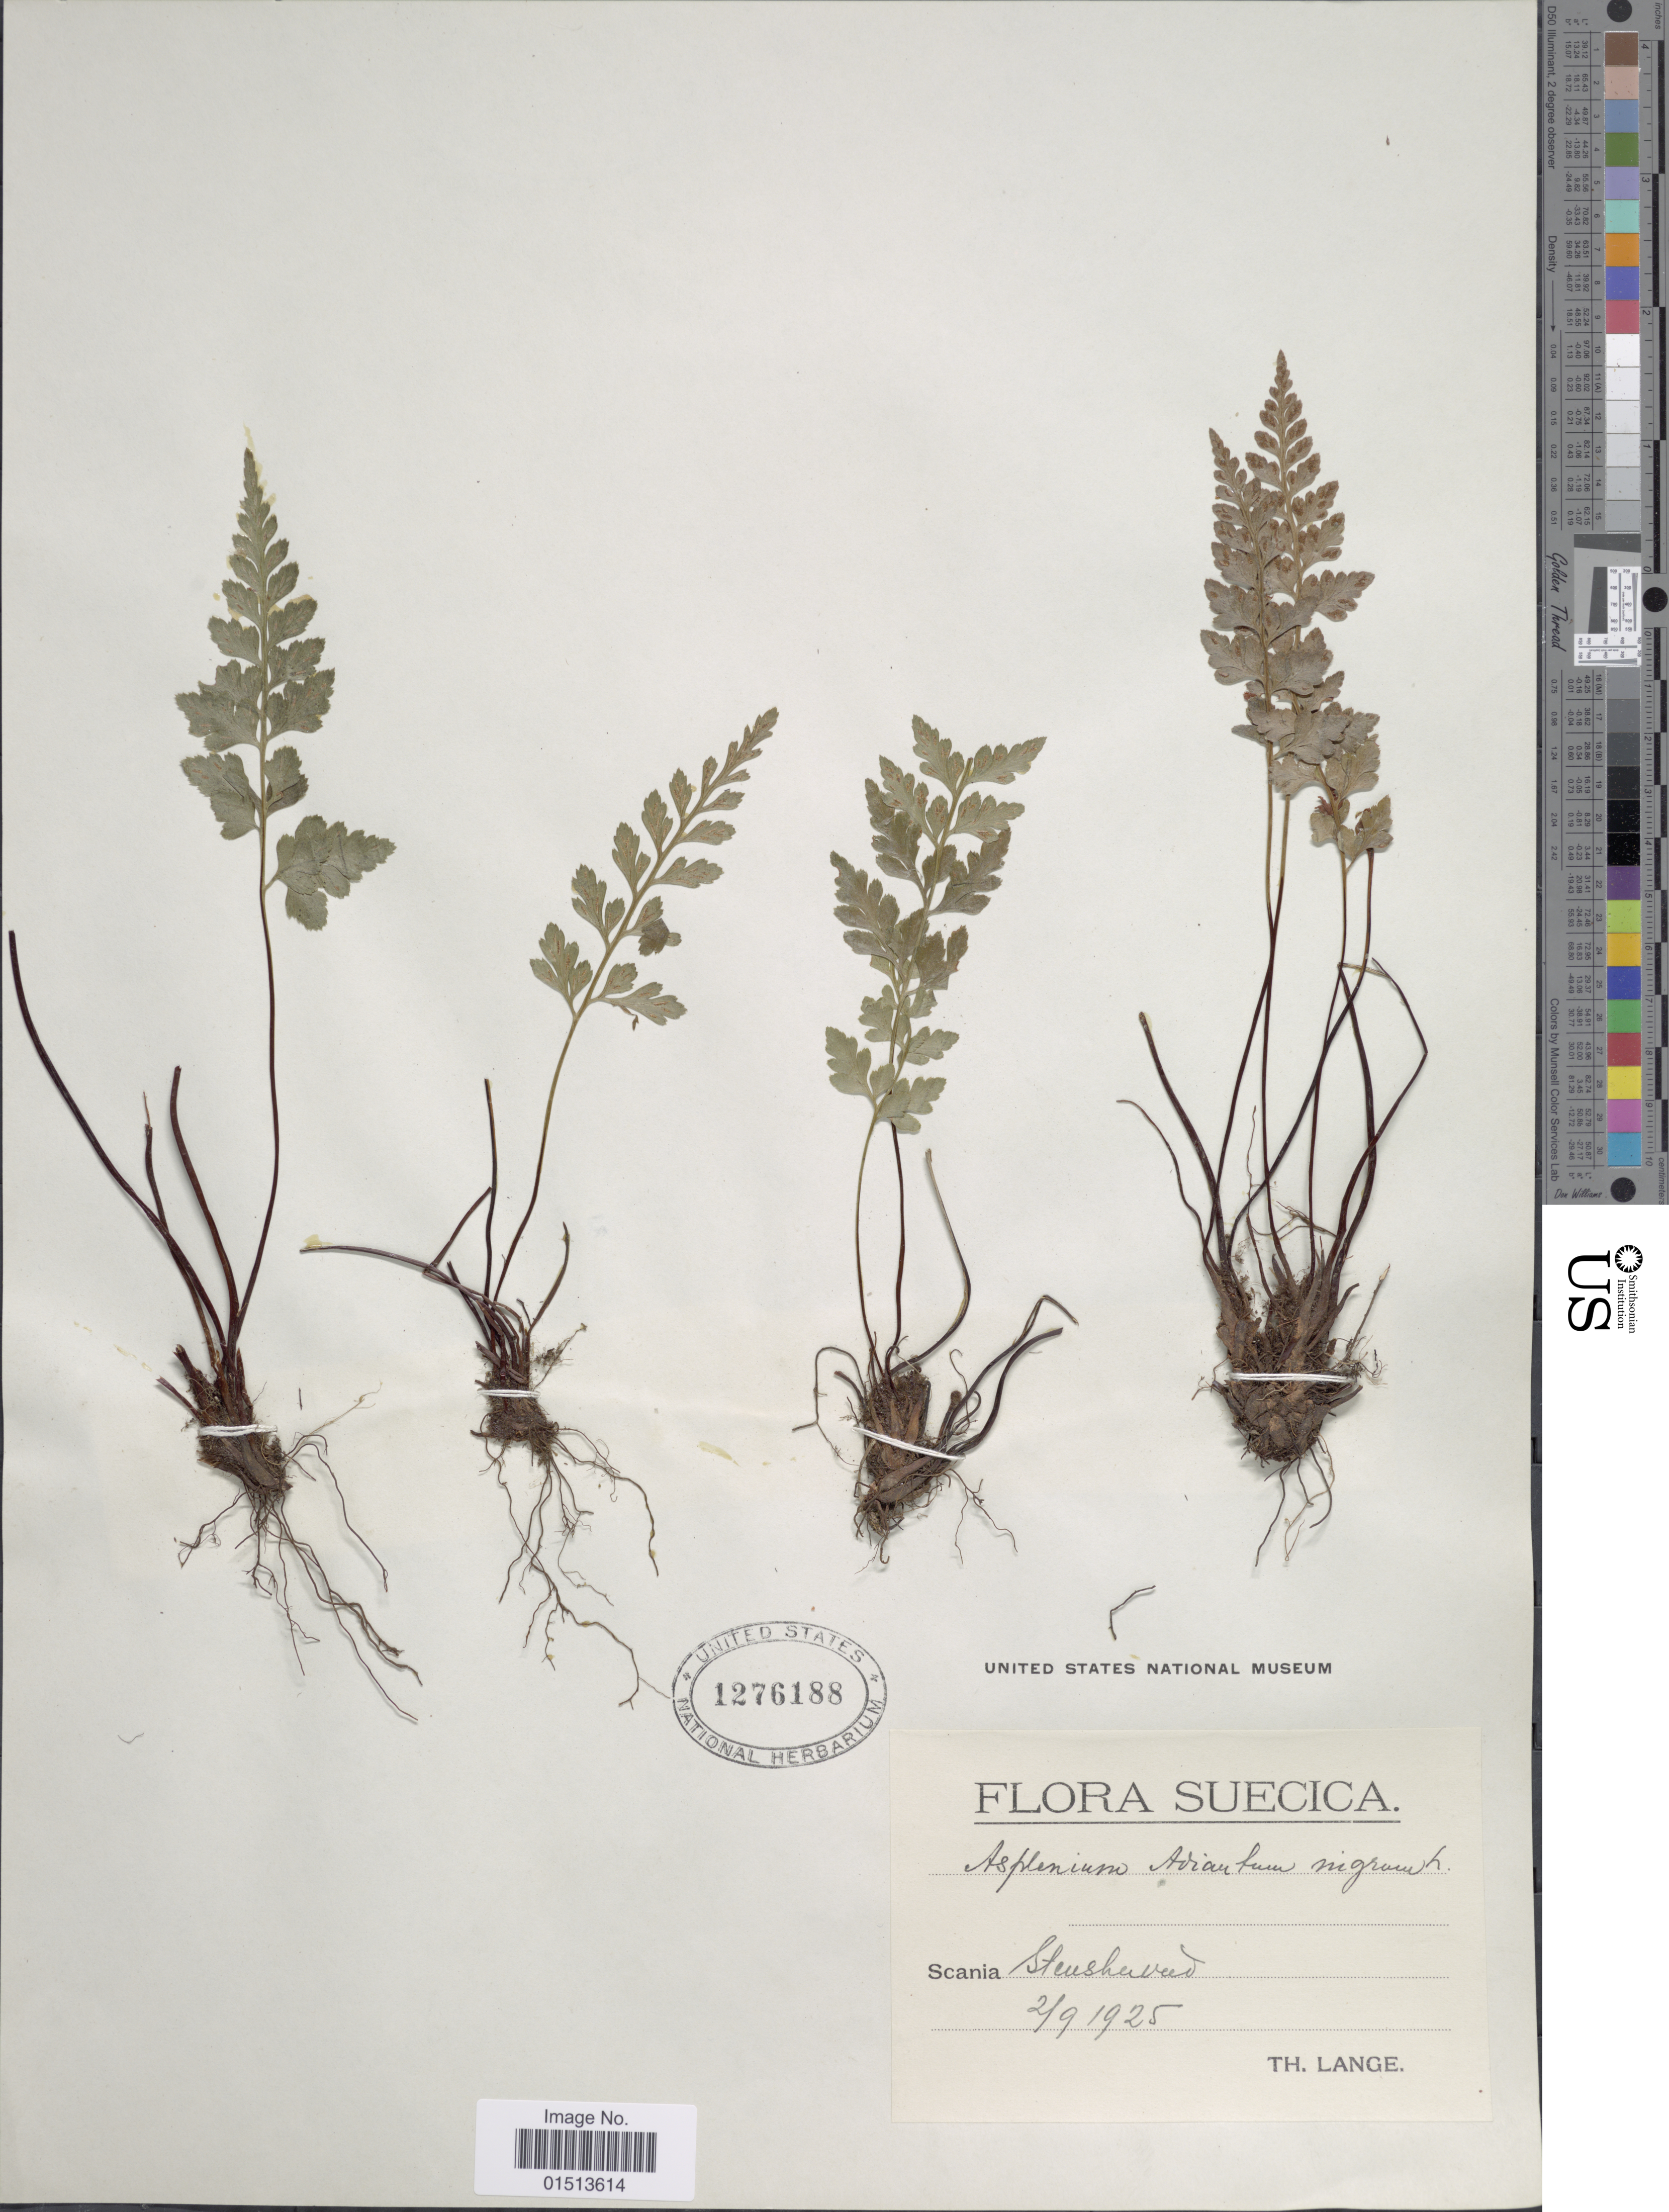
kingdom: Plantae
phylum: Tracheophyta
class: Polypodiopsida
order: Polypodiales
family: Aspleniaceae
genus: Asplenium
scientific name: Asplenium adiantum-nigrum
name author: L.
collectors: T. Lange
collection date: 1925-02-09 or 1925-09-02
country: Sweden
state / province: Skåne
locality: Stenshuvud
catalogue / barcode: US 1276188